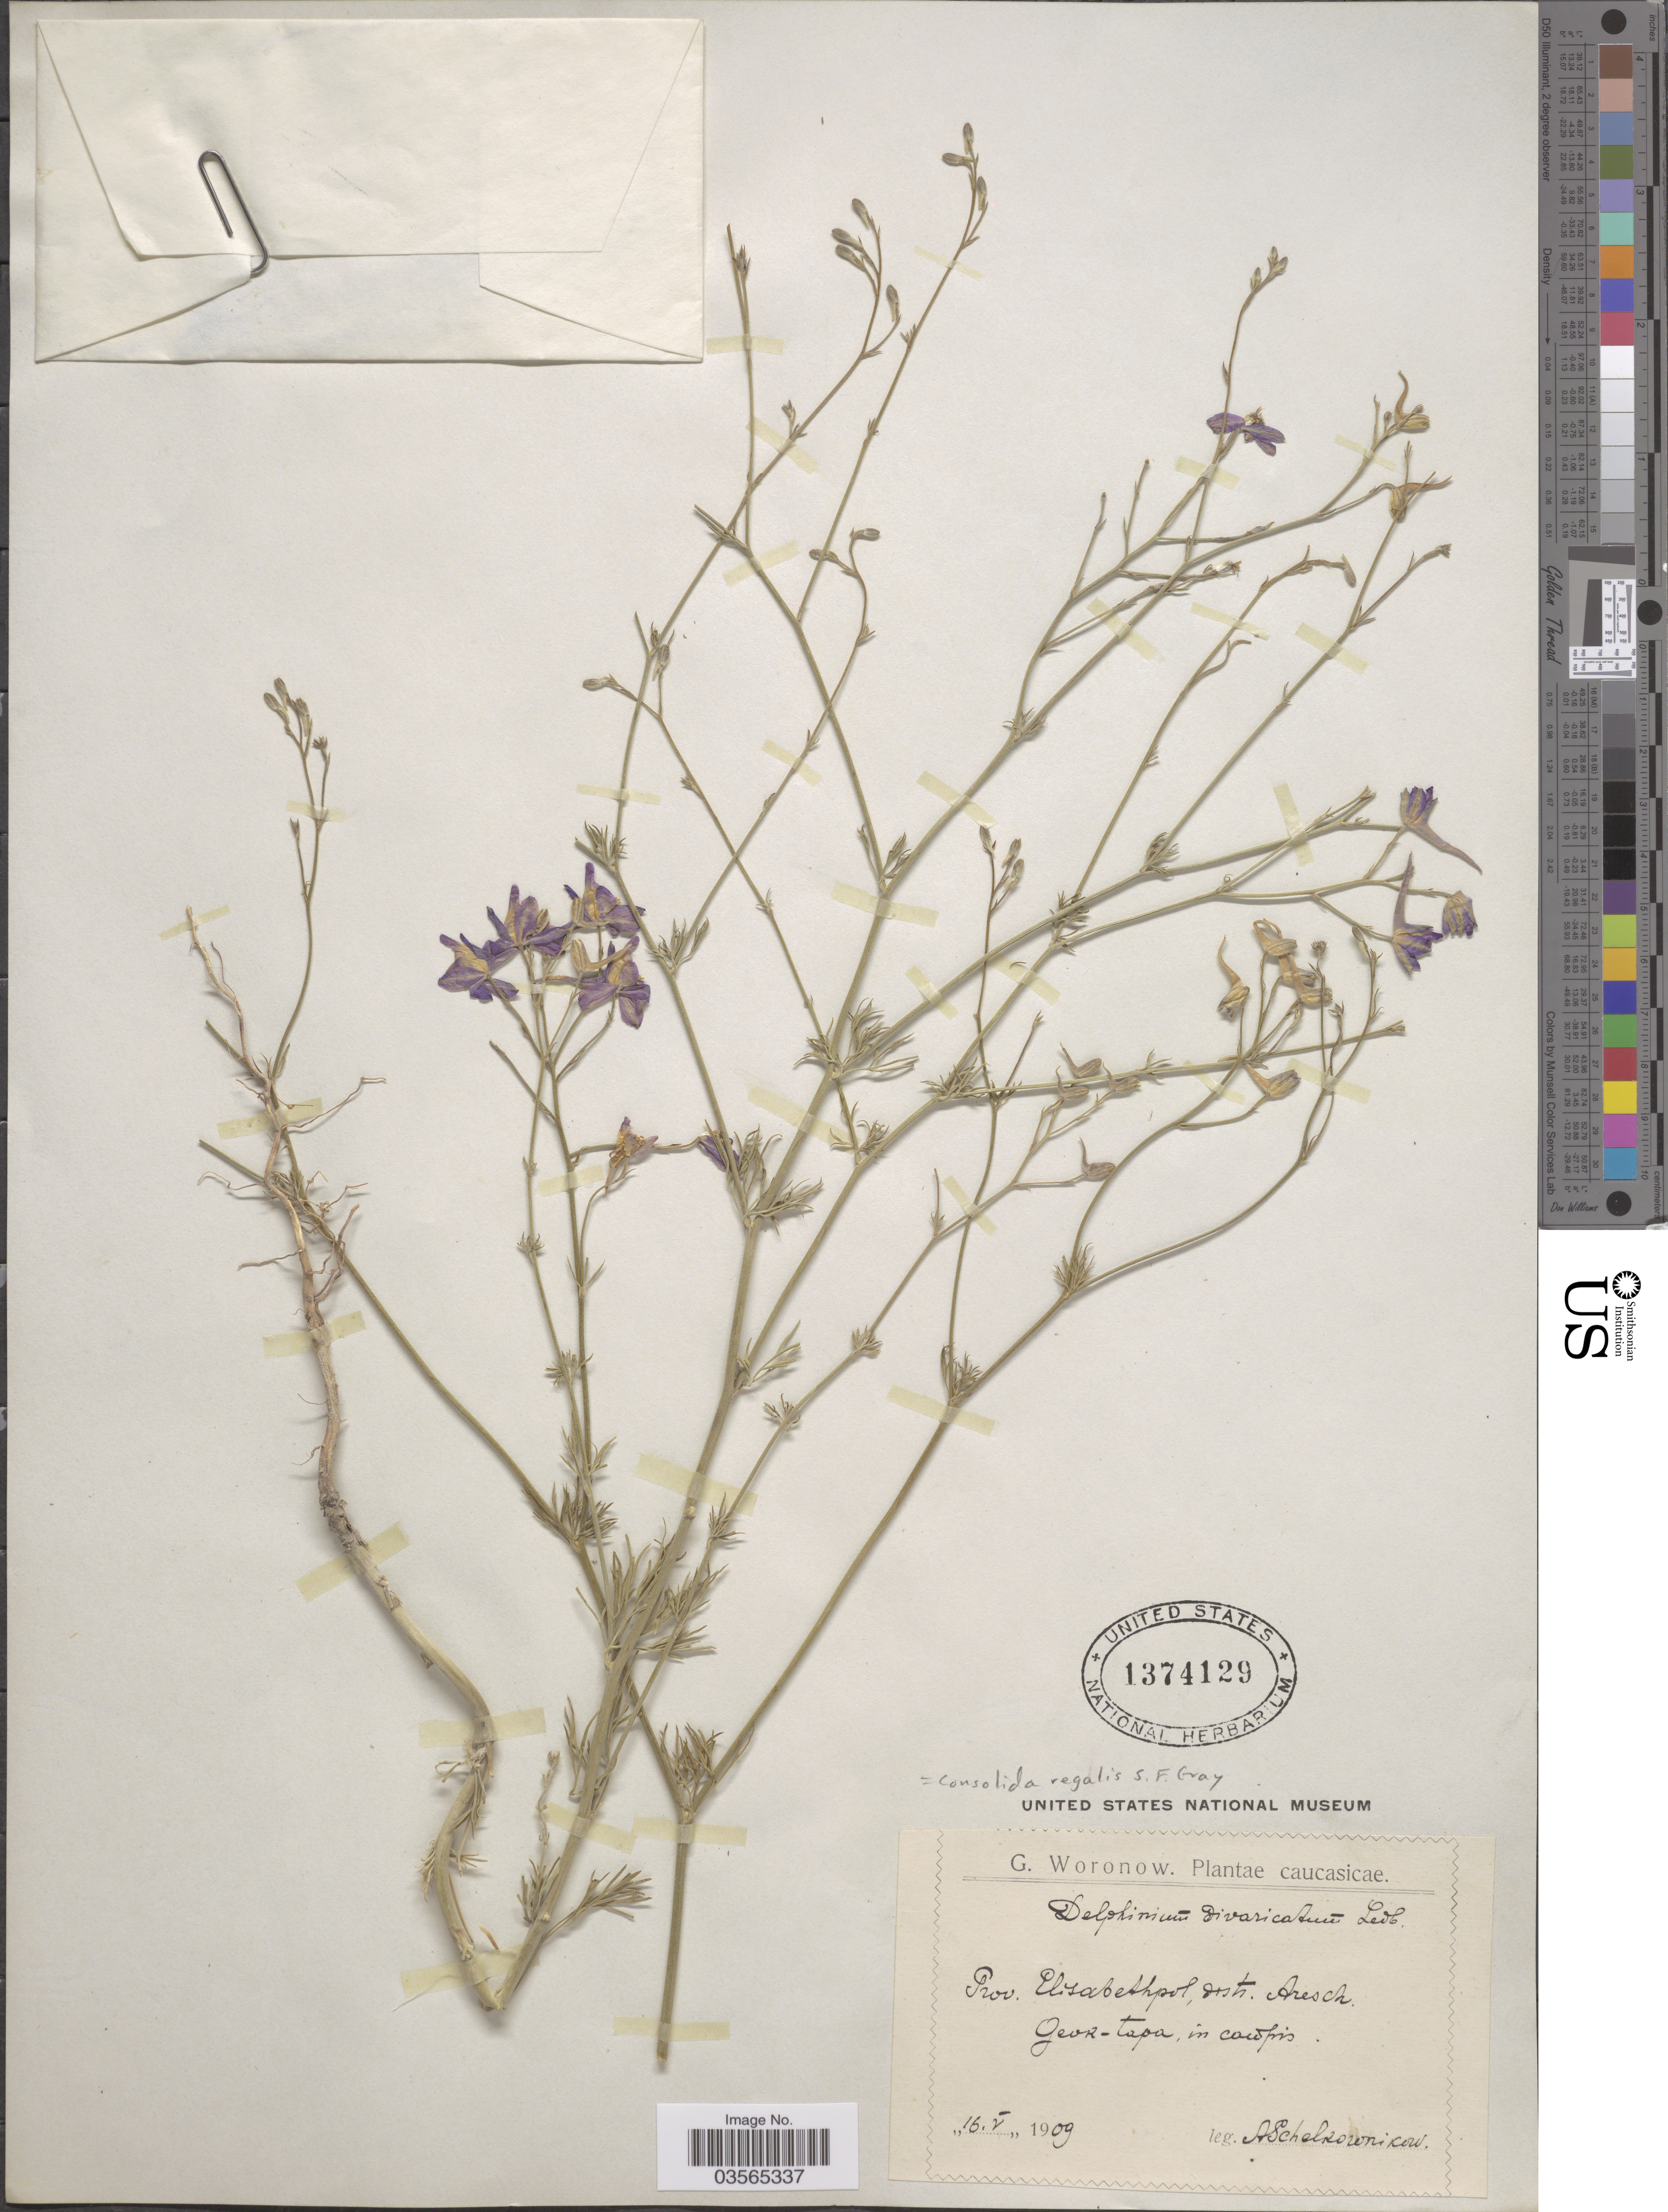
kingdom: Plantae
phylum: Tracheophyta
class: Magnoliopsida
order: Ranunculales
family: Ranunculaceae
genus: Delphinium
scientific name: Delphinium divaricatum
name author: Ledeb.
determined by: Strong, Mark T., (BOT), Smithsonian Institution - National Museum of Natural History (UNITED STATES)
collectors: A. Schelkownikow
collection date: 1909-05-16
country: Azerbaijan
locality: Caucasicae. Prov. Elisabethpol, Oostr. Aresch. Geor-tapa [interpreted].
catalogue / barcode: US 1374129